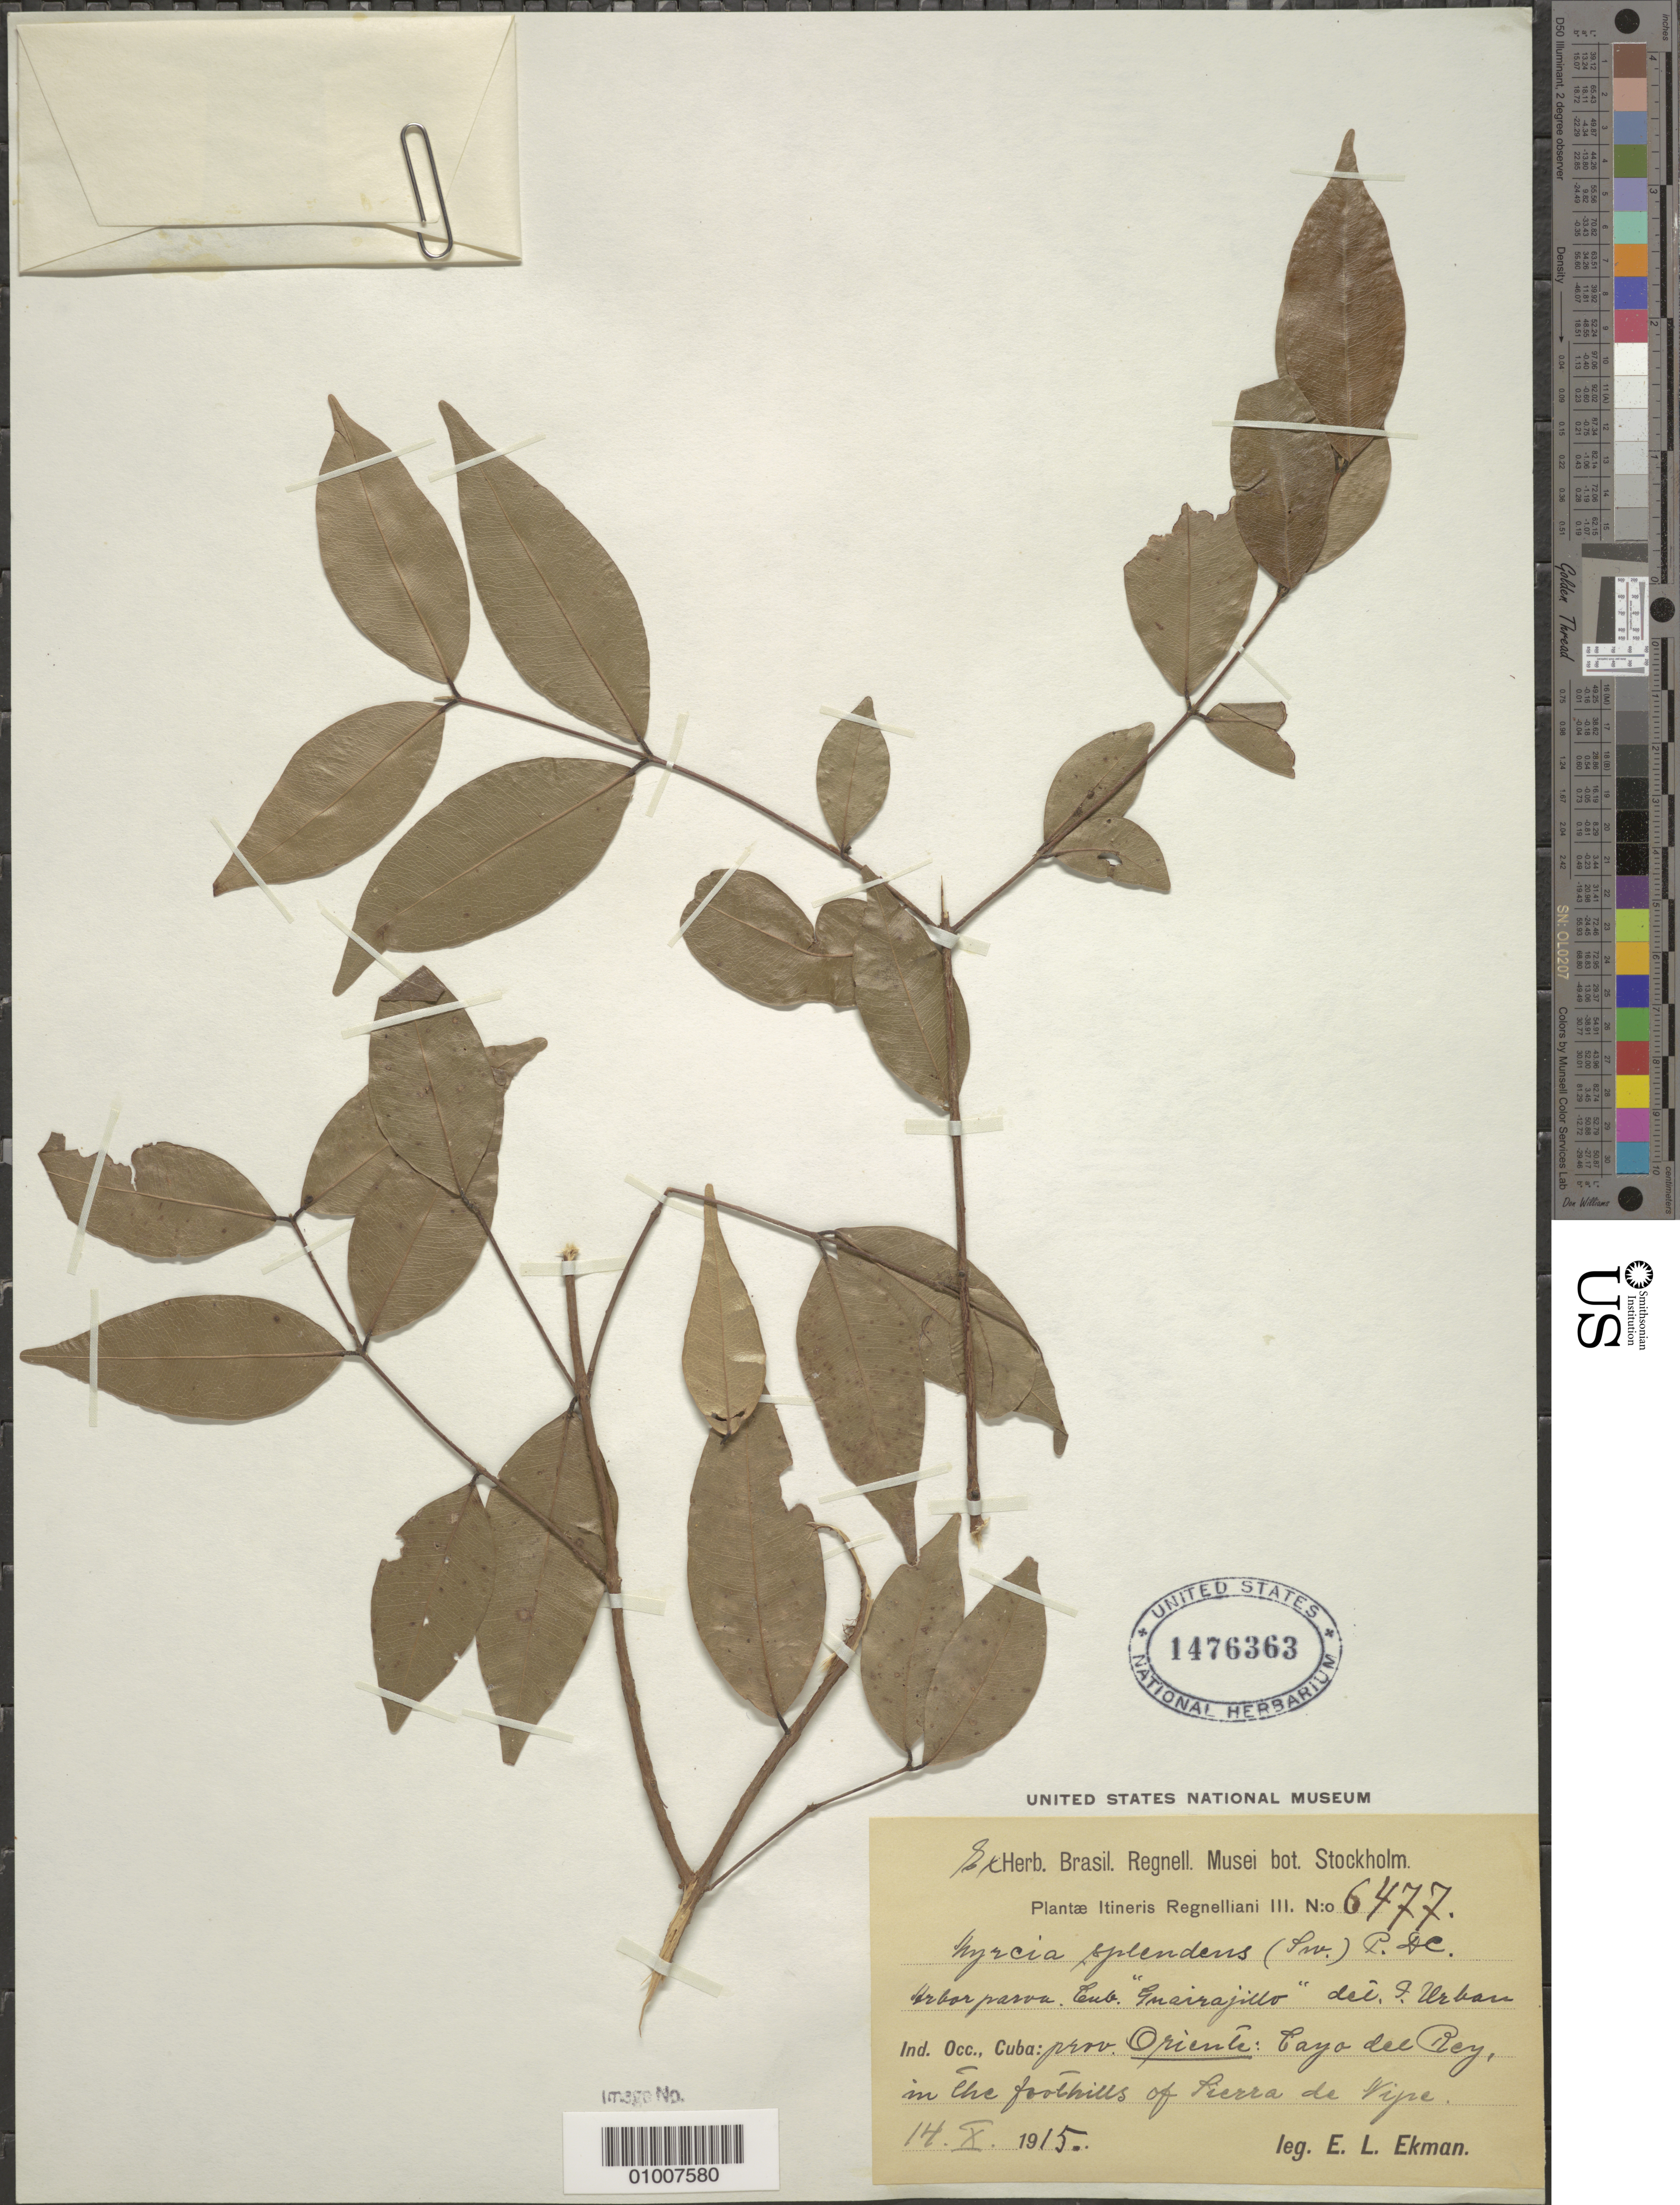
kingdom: Plantae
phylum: Tracheophyta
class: Magnoliopsida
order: Myrtales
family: Myrtaceae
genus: Myrcia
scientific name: Myrcia splendens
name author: (Sw.) DC.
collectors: E. L. Ekman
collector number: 6477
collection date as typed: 14 Oct 1915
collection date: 1915-10-14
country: Cuba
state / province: Holguín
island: Cuba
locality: Cayo del Rey, in foothills of Sierra de Nipe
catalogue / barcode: US 1476363